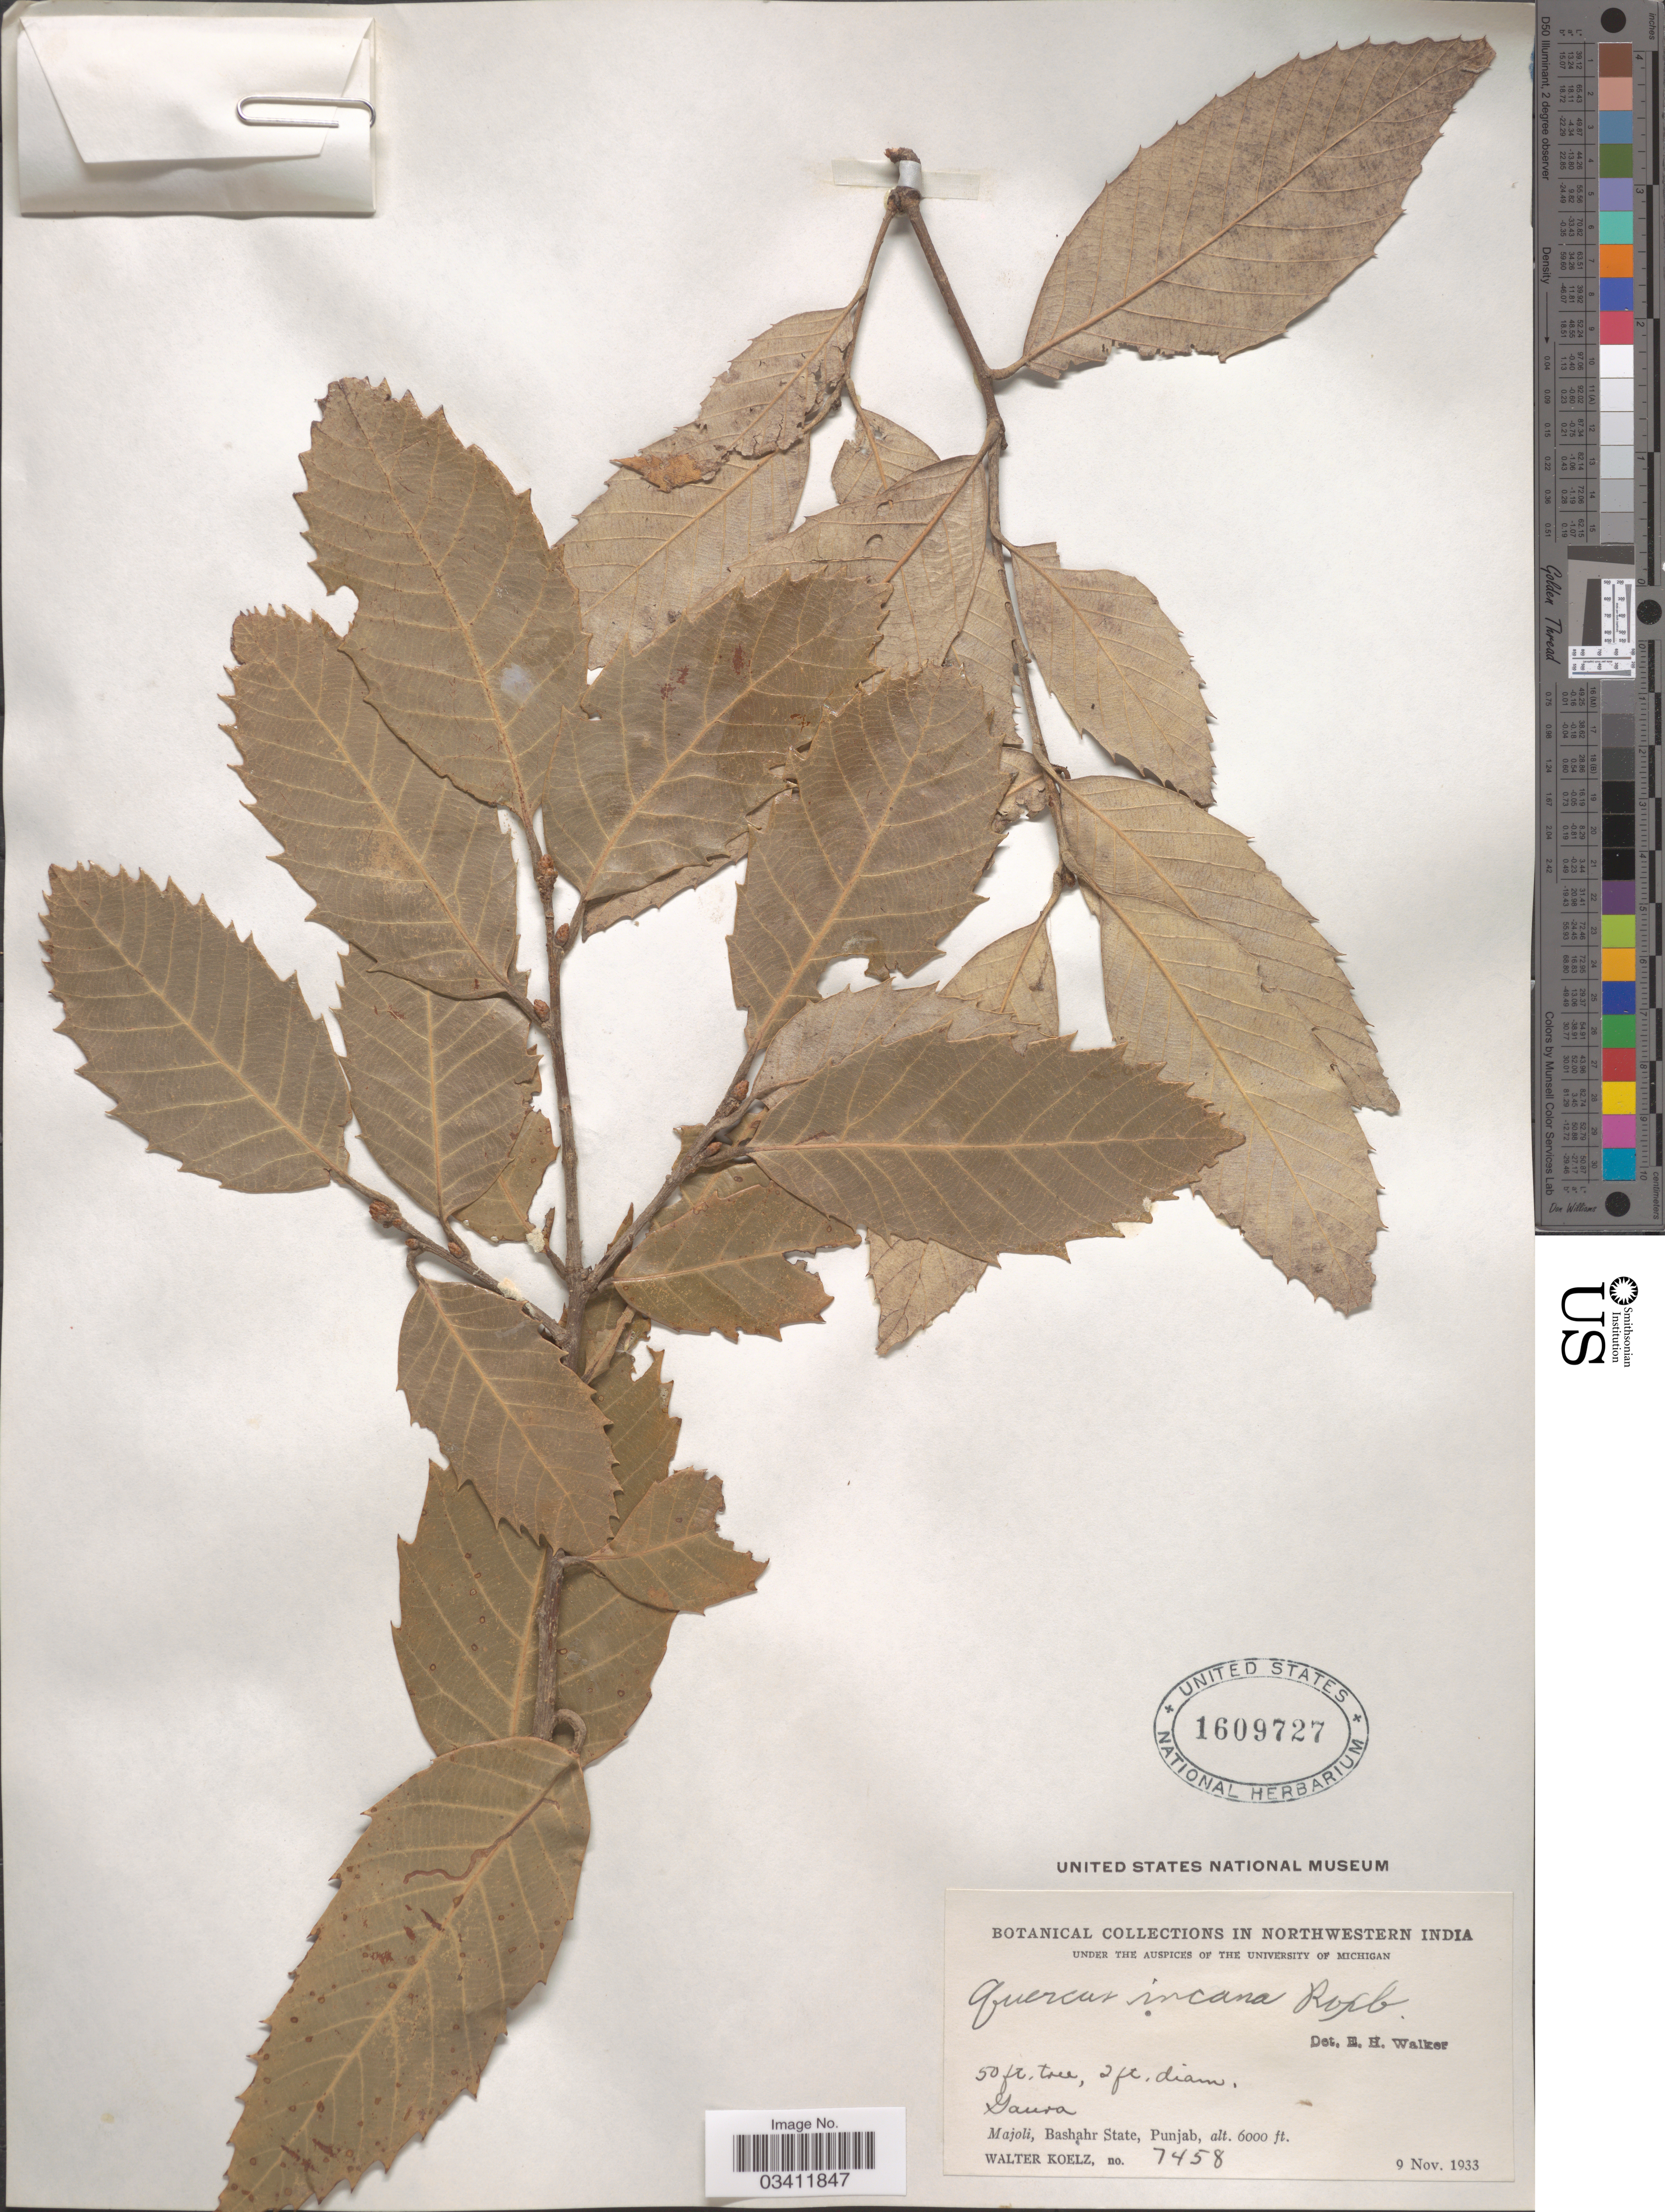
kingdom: Plantae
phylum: Tracheophyta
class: Magnoliopsida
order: Fagales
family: Fagaceae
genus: Quercus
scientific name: Quercus incana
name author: W. Bartram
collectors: W. N. Koelz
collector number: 7458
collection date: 1933-11-09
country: India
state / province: Punjab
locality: Northwestern India. Gaura. Majoli, Bashahr State.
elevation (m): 1829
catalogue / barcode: US 1609727